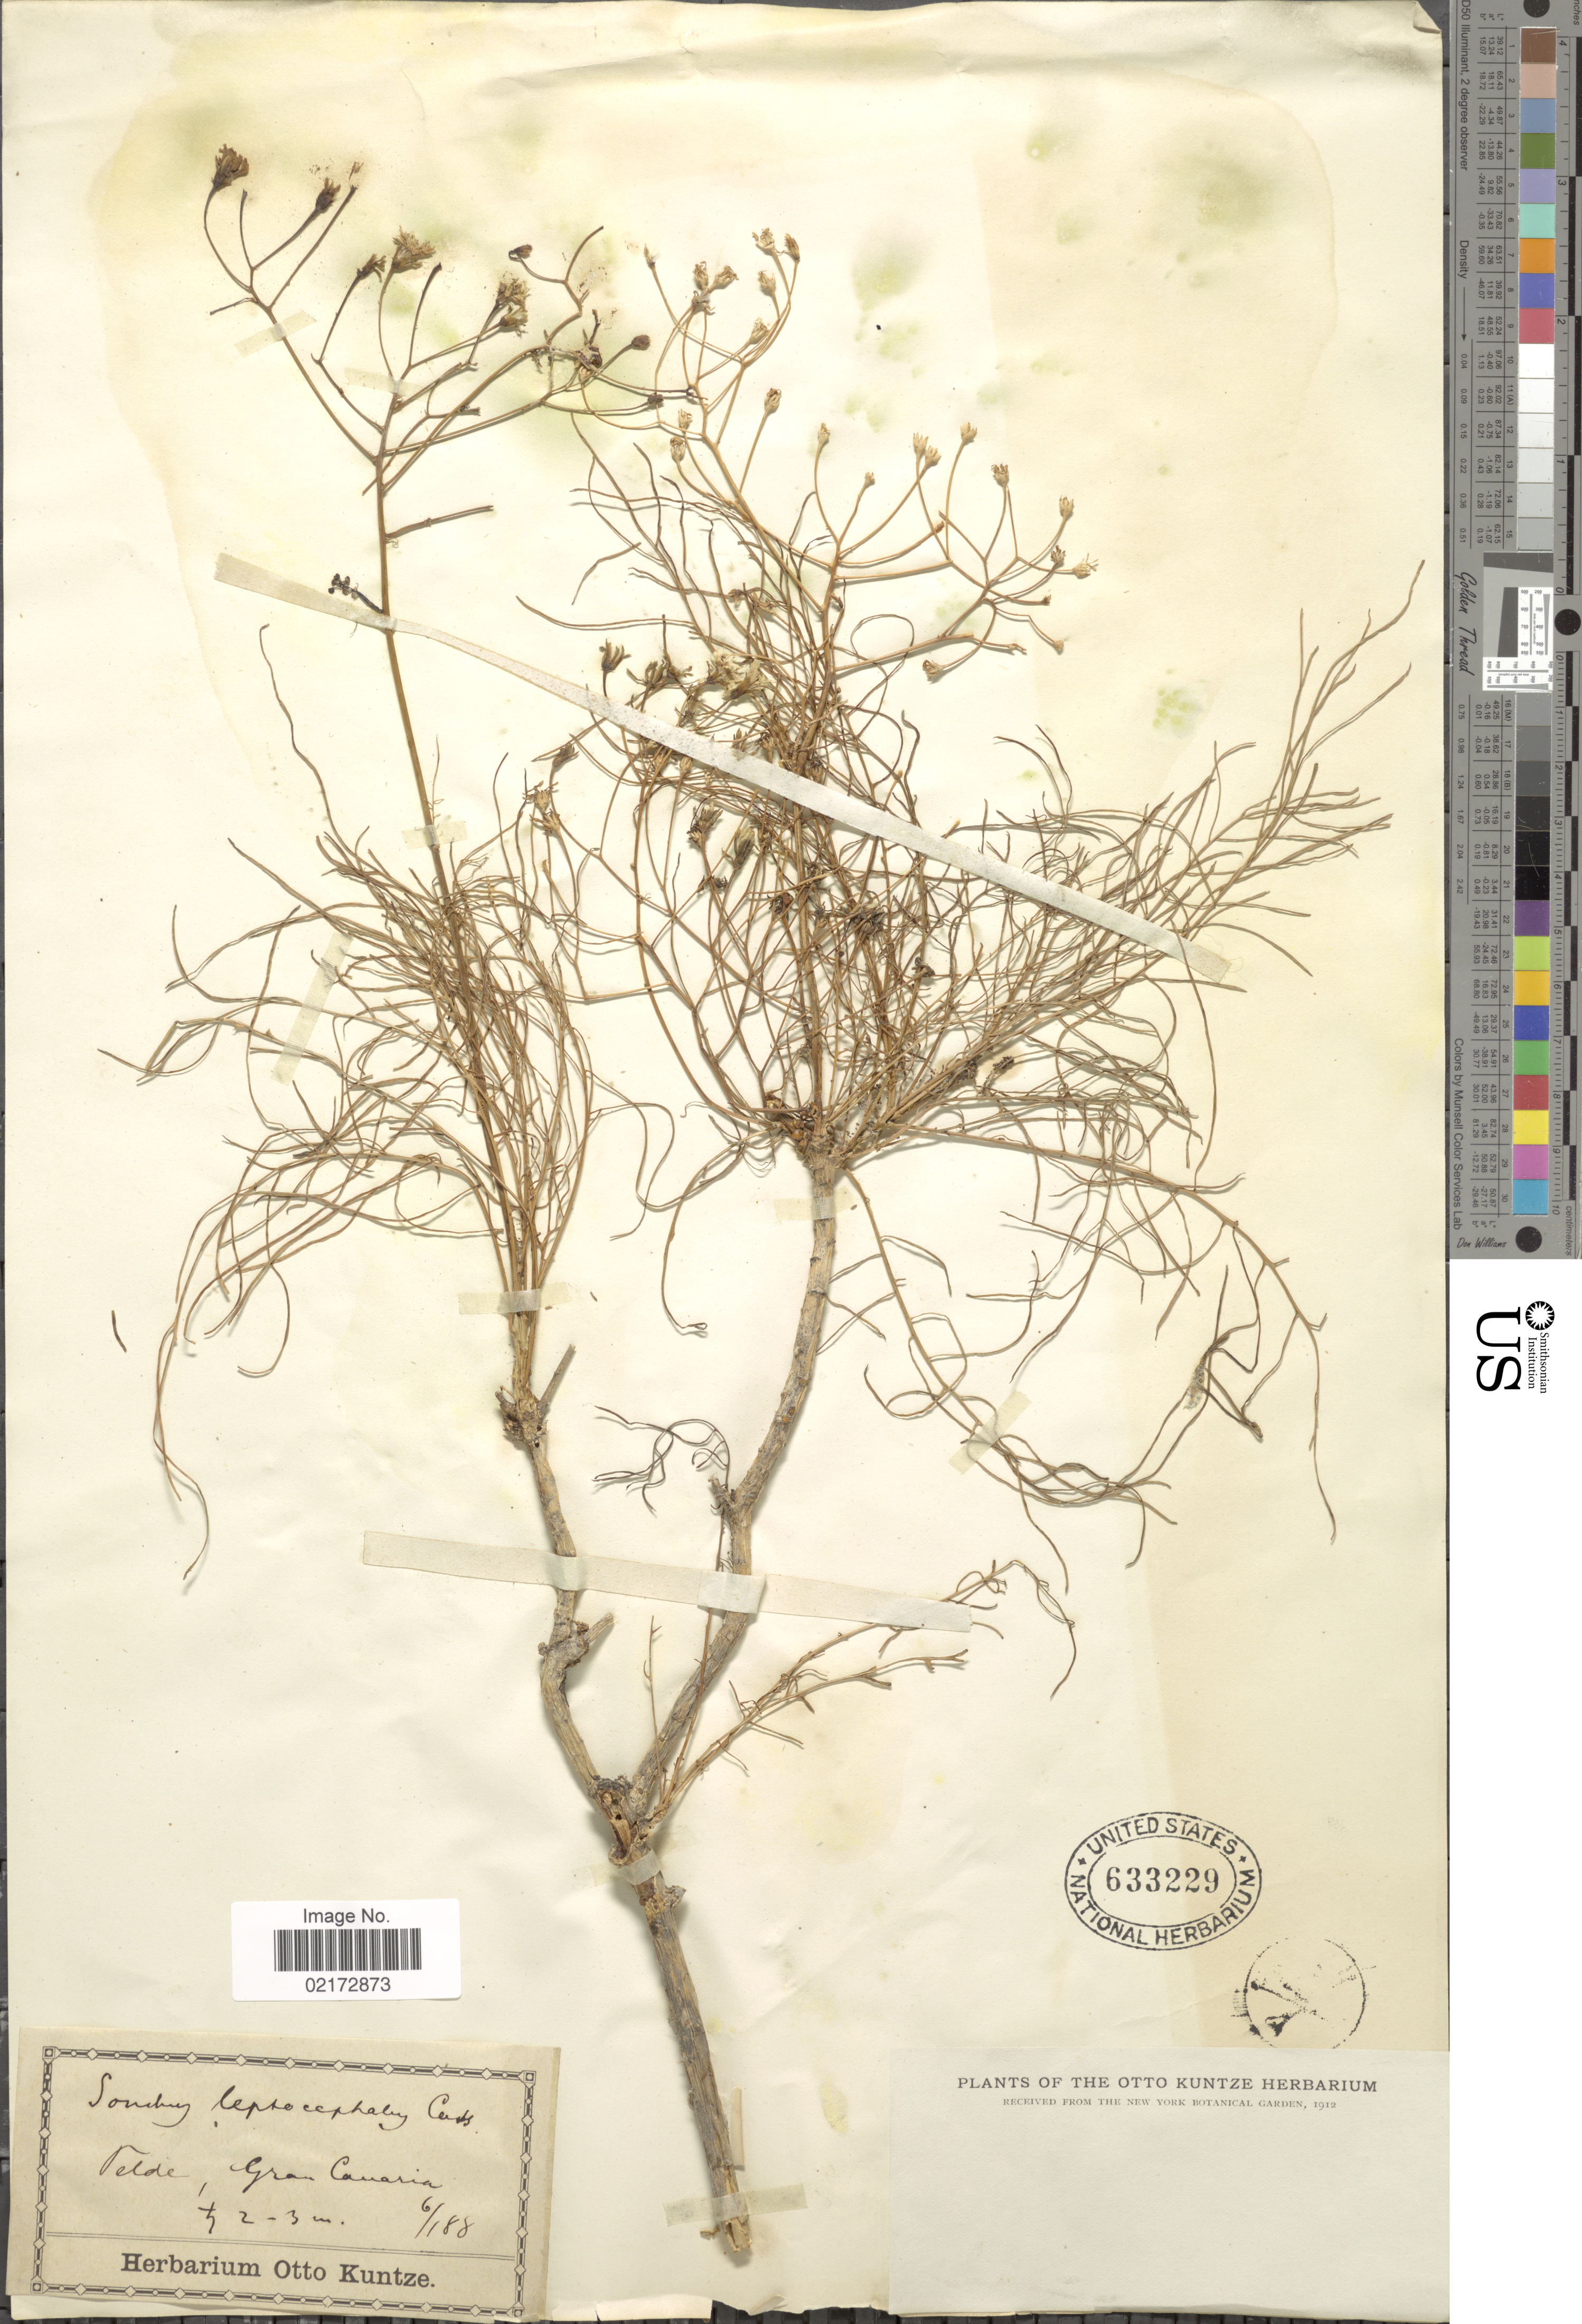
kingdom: Plantae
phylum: Tracheophyta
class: Magnoliopsida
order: Asterales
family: Asteraceae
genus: Sonchus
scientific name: Sonchus leptocephalus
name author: Cass.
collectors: ex herb. Otto Kuntze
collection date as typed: Transcribed d/m/y: 6/1/88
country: Spain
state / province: Canarias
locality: Telde, Gran Canaria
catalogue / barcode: US 633229